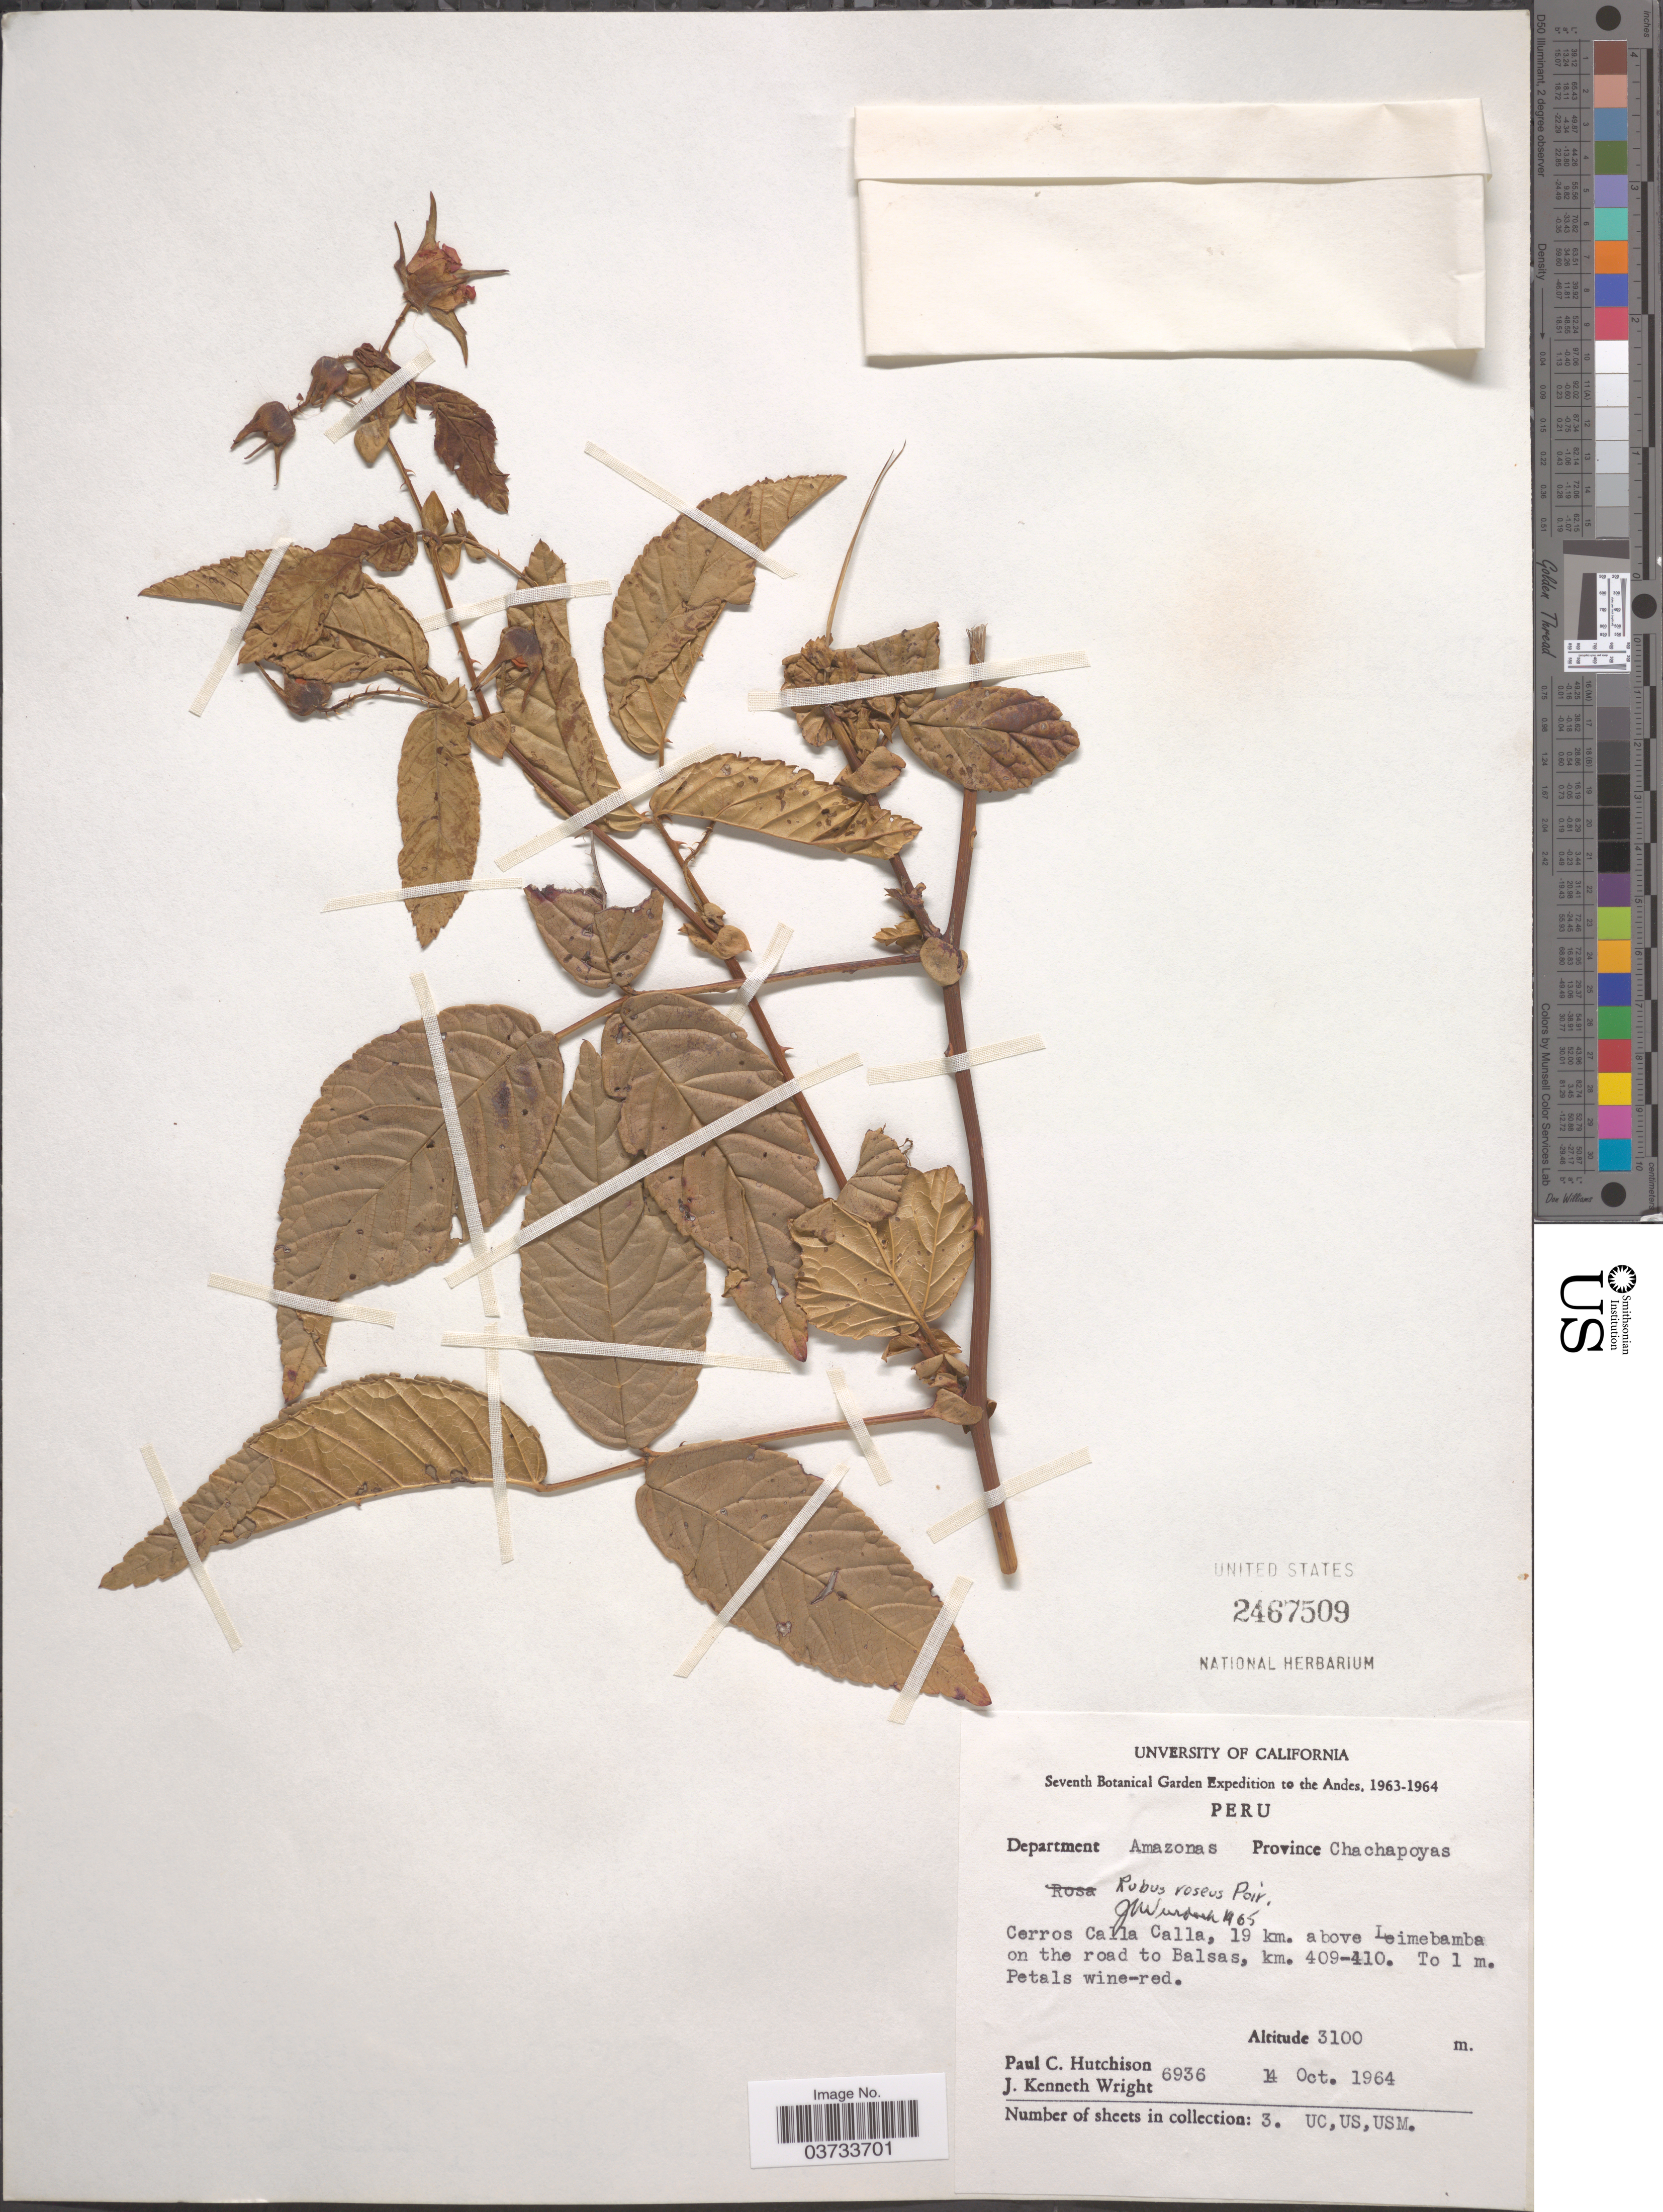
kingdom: Plantae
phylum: Tracheophyta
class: Magnoliopsida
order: Rosales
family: Rosaceae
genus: Rubus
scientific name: Rubus roseus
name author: Poir.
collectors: P. C. Hutchison & J. K. Wright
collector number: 6936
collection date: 1964-10-14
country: Peru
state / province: Amazonas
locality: The Andes. Department Amazonas. Province Chachapoyas. Cerros Calla Calla, 19 km. above Leimebamba on the road to Balsas, km. 409-410.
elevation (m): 3100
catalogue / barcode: US 2467509